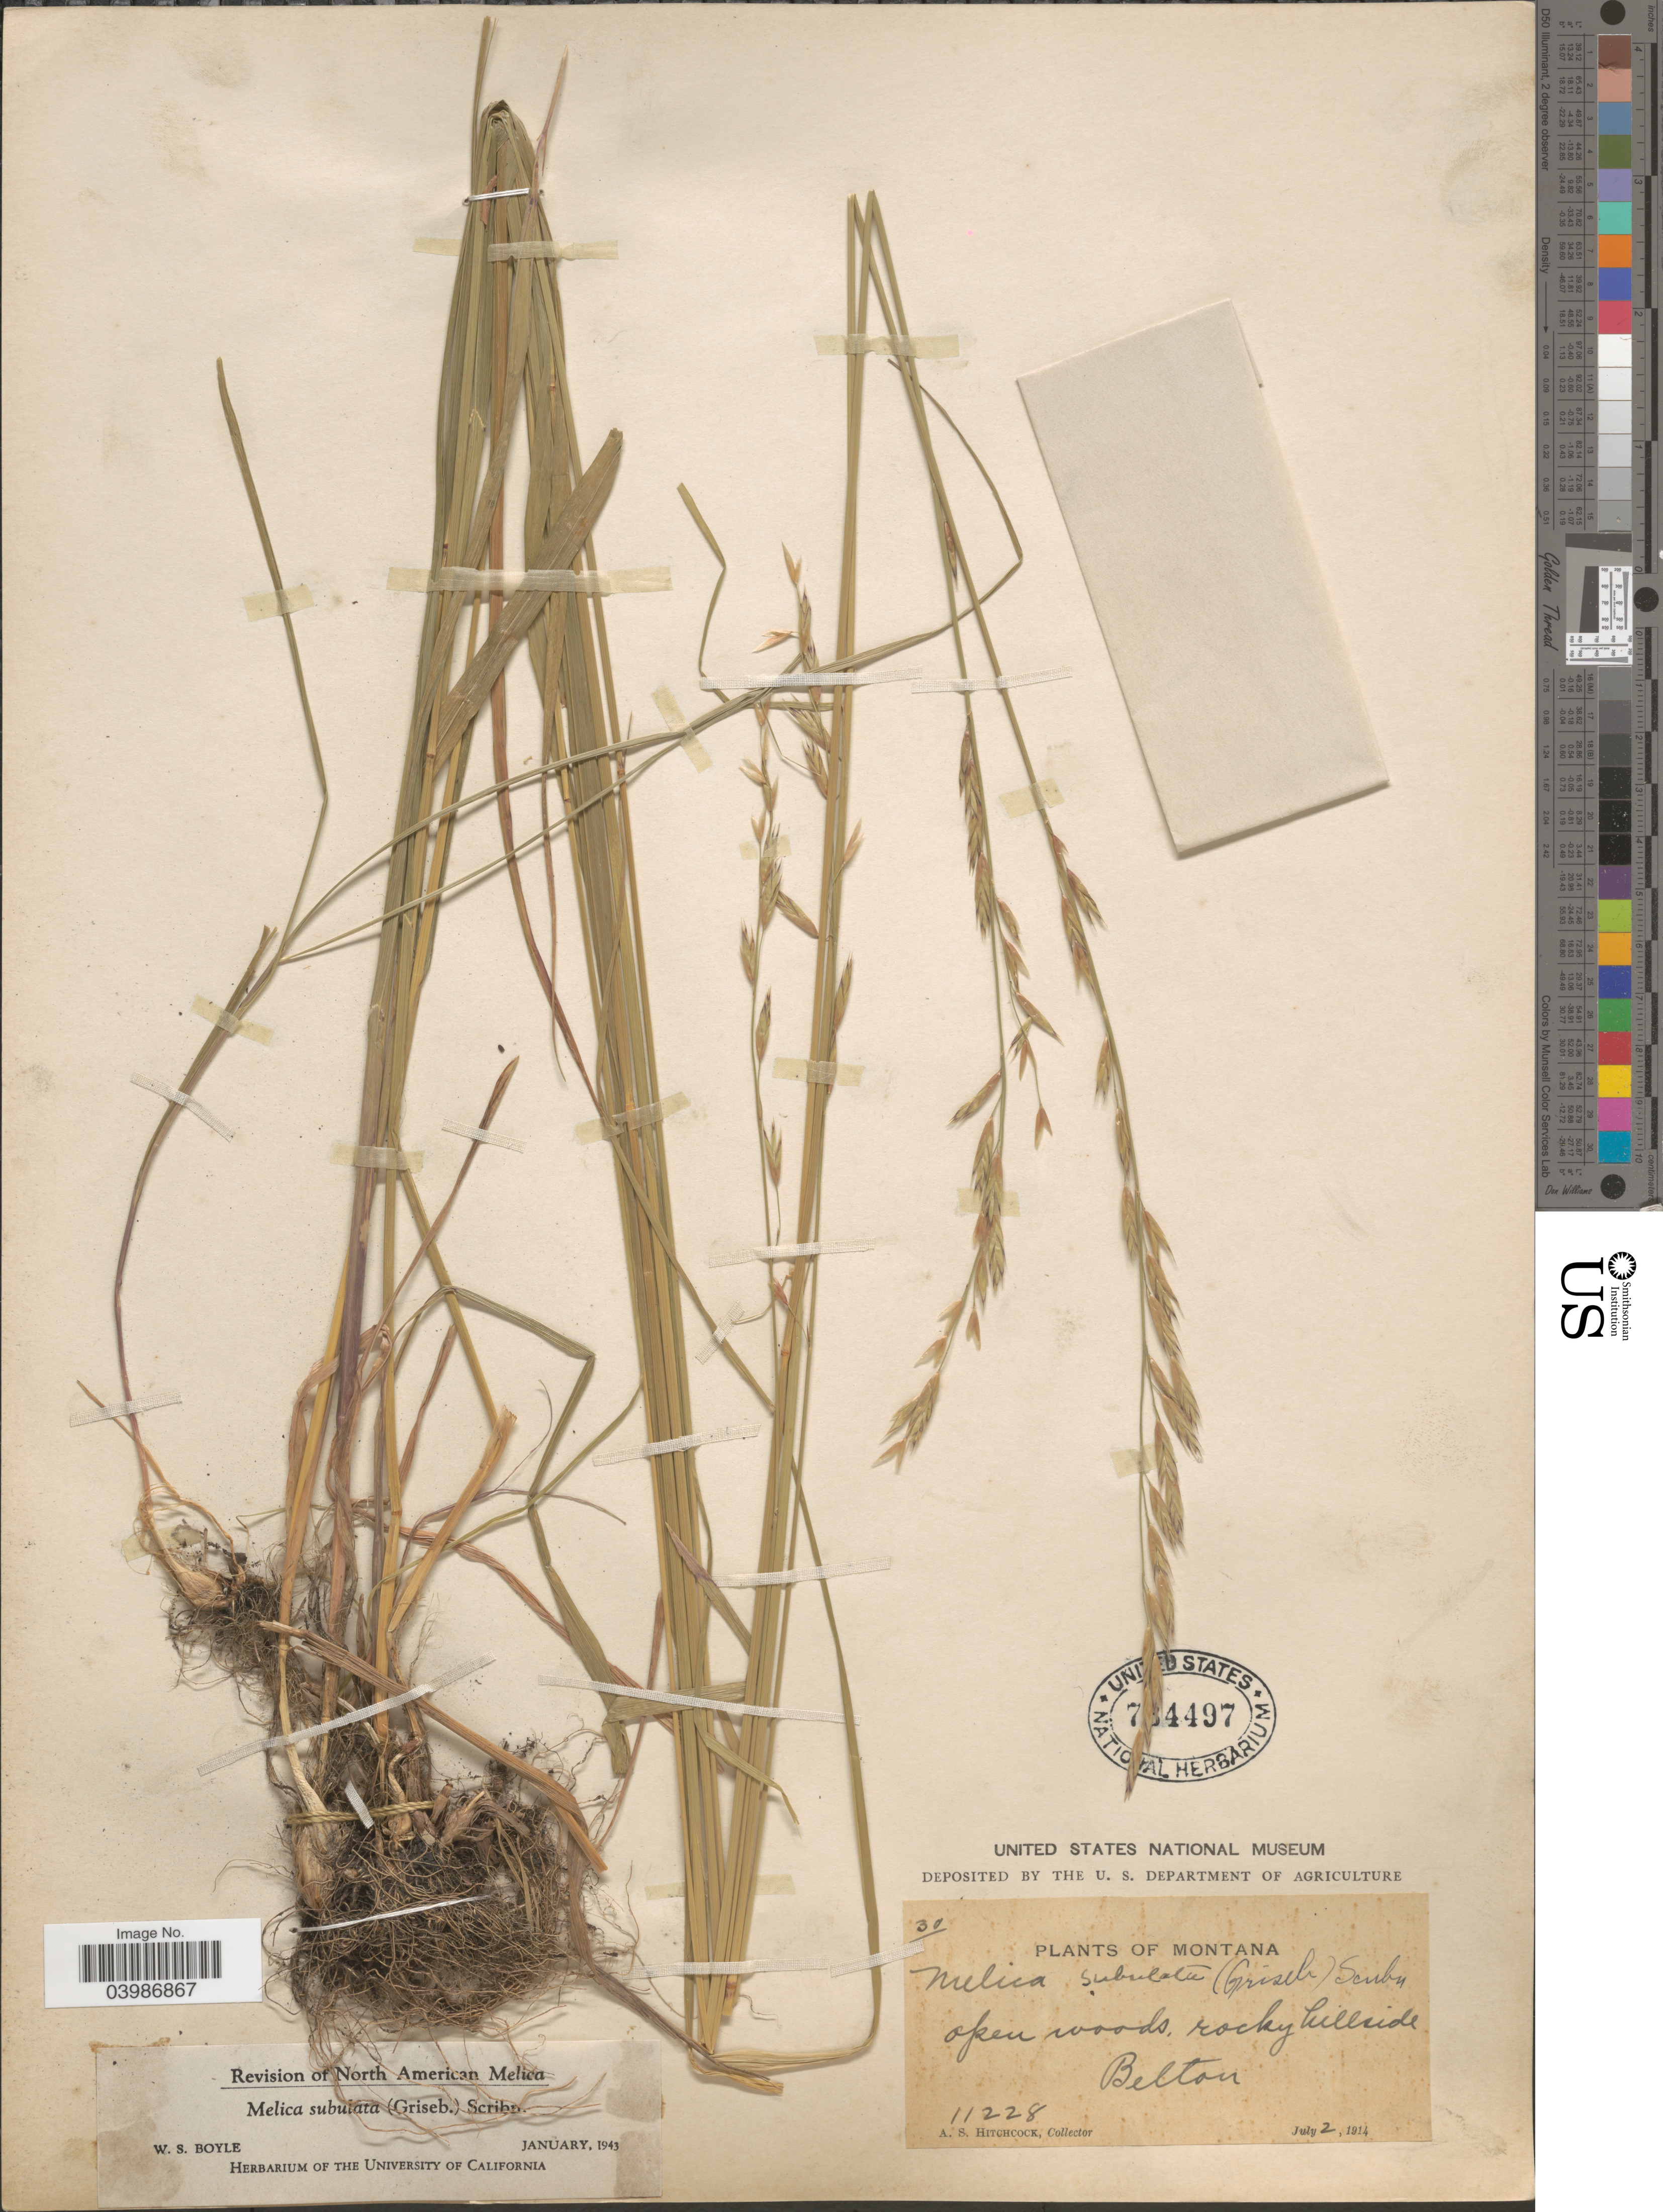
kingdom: Plantae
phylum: Tracheophyta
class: Liliopsida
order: Poales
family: Poaceae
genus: Melica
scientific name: Melica subulata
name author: (Griseb.) Scribn.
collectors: A. S. Hitchcock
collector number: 11228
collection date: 1914-07-02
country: United States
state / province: Montana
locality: Belton.